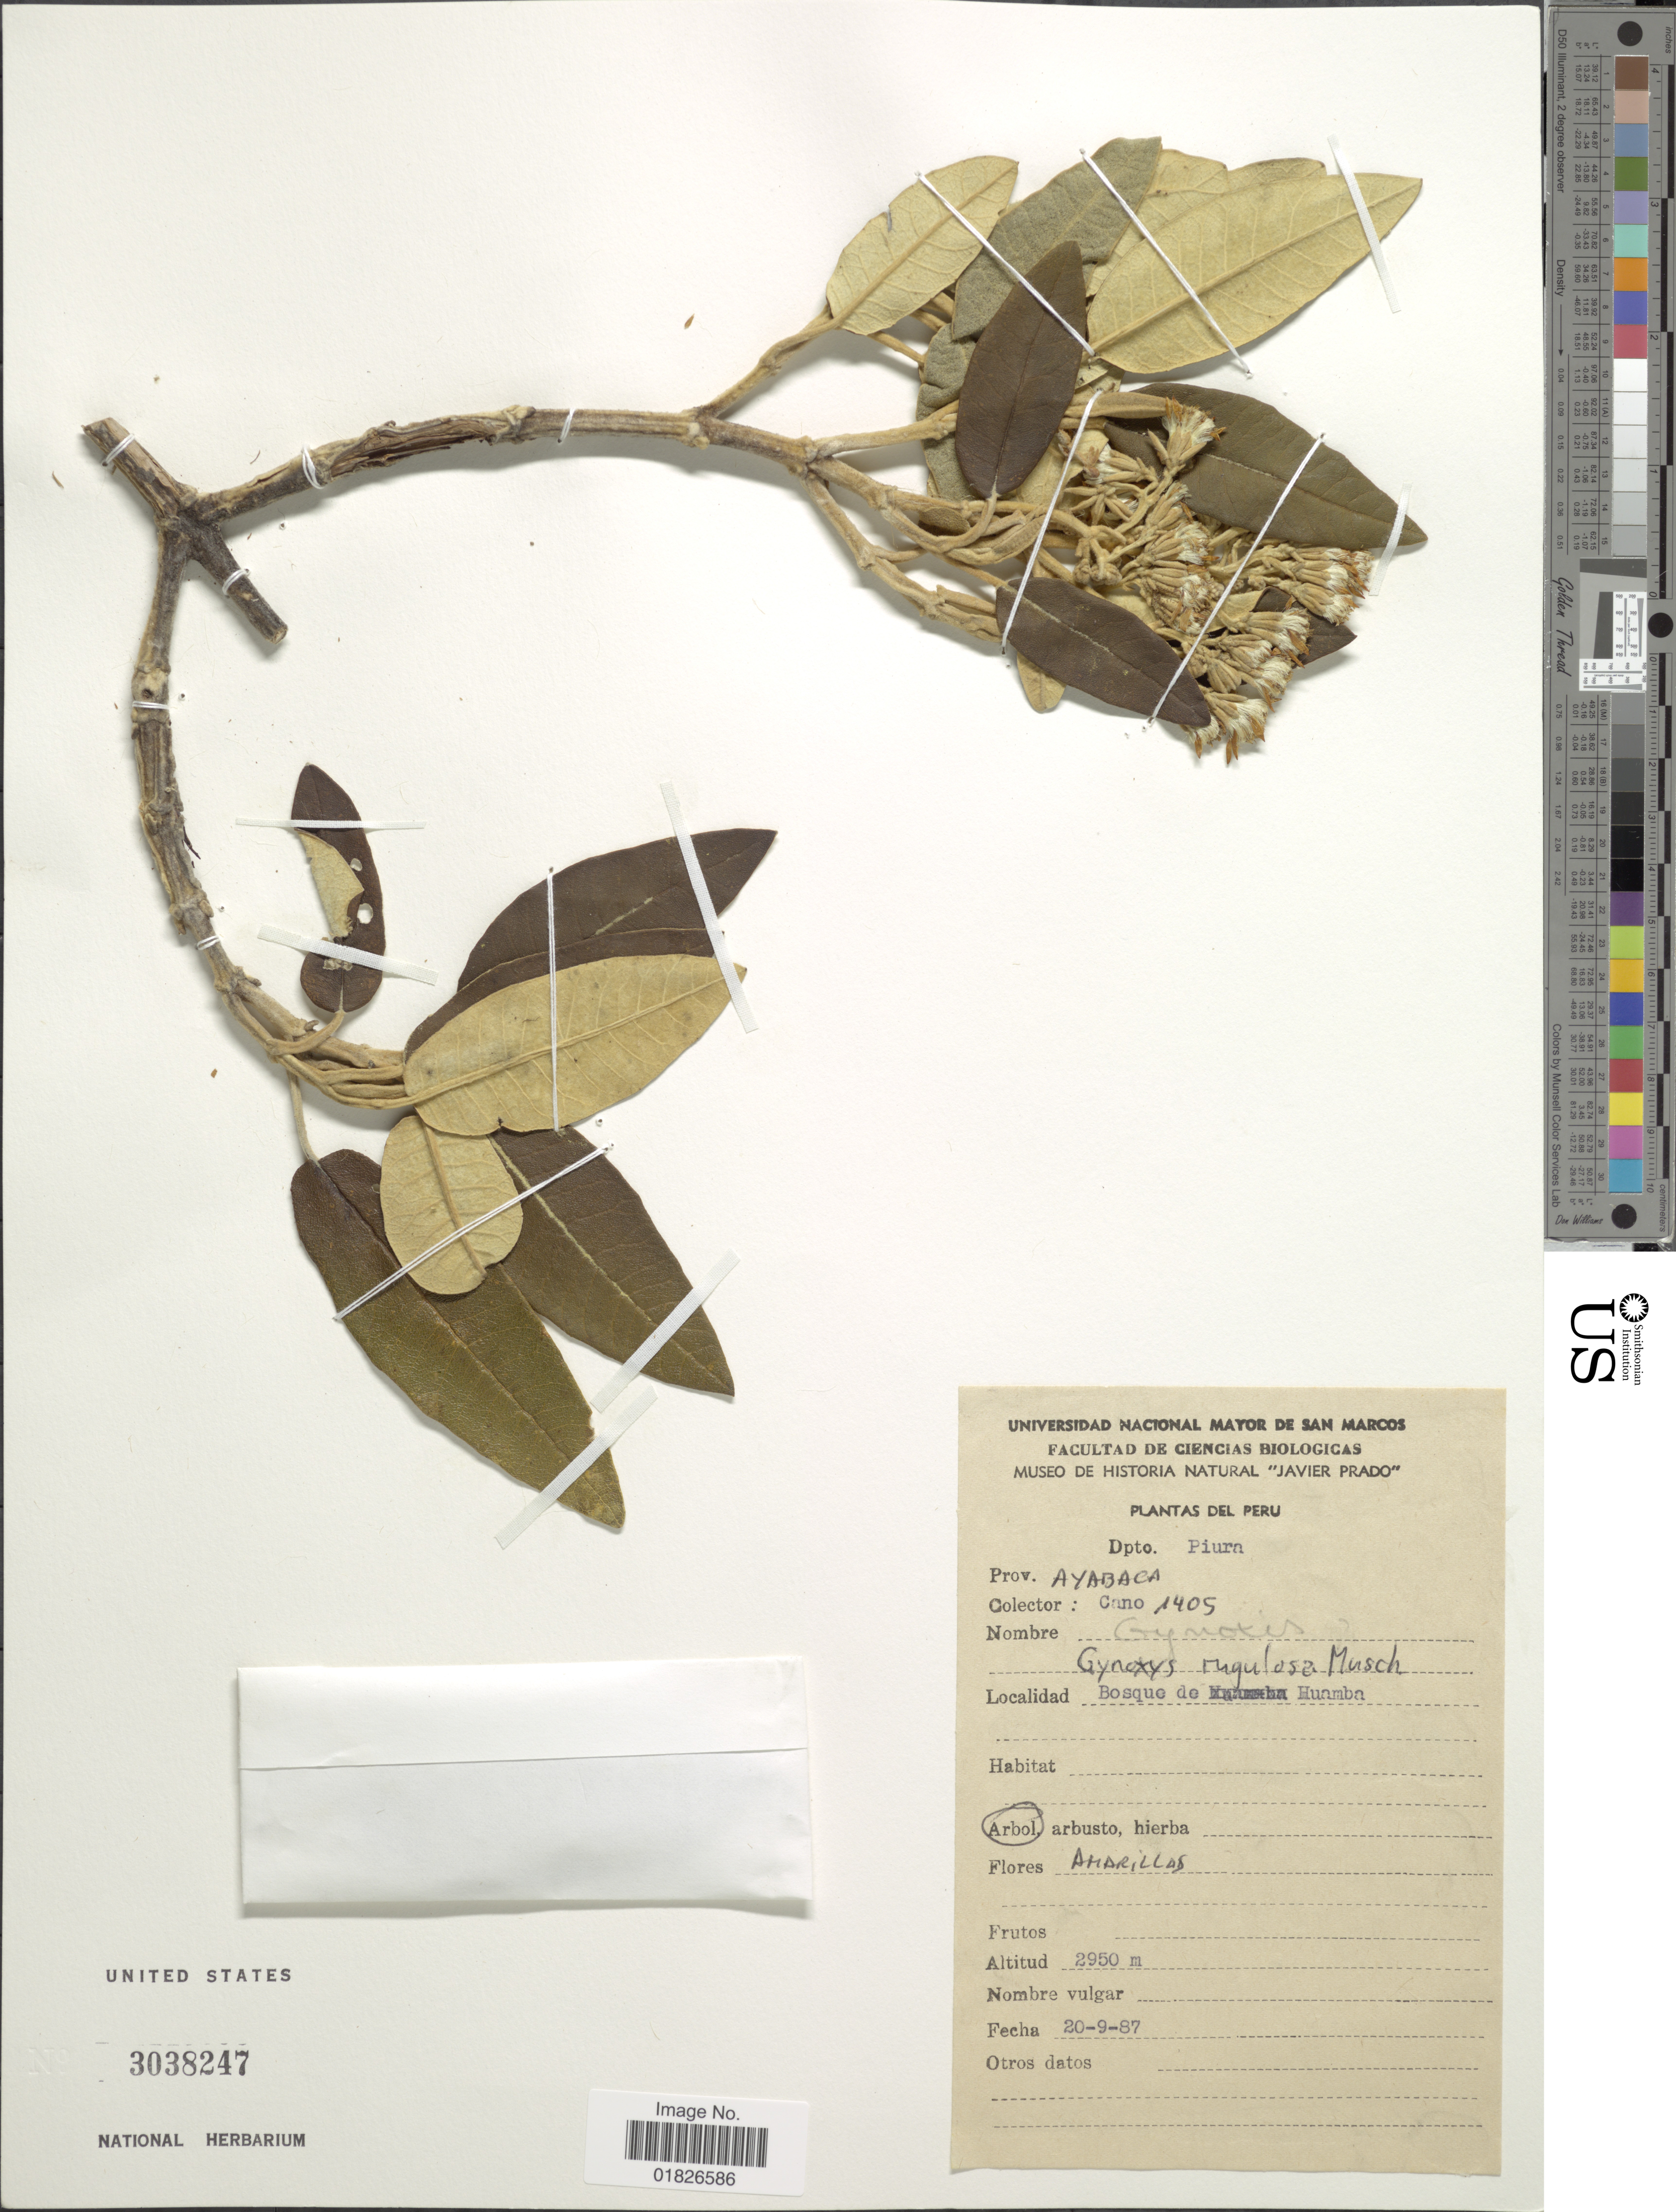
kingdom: Plantae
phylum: Tracheophyta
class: Magnoliopsida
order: Asterales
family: Asteraceae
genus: Gynoxys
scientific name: Gynoxys rugulosa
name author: Muschl.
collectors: Cano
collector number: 1405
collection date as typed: Transcribed d/m/y: 20/9/87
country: Peru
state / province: Piura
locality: Prov. Ayabaca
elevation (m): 2950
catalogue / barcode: US 3038247